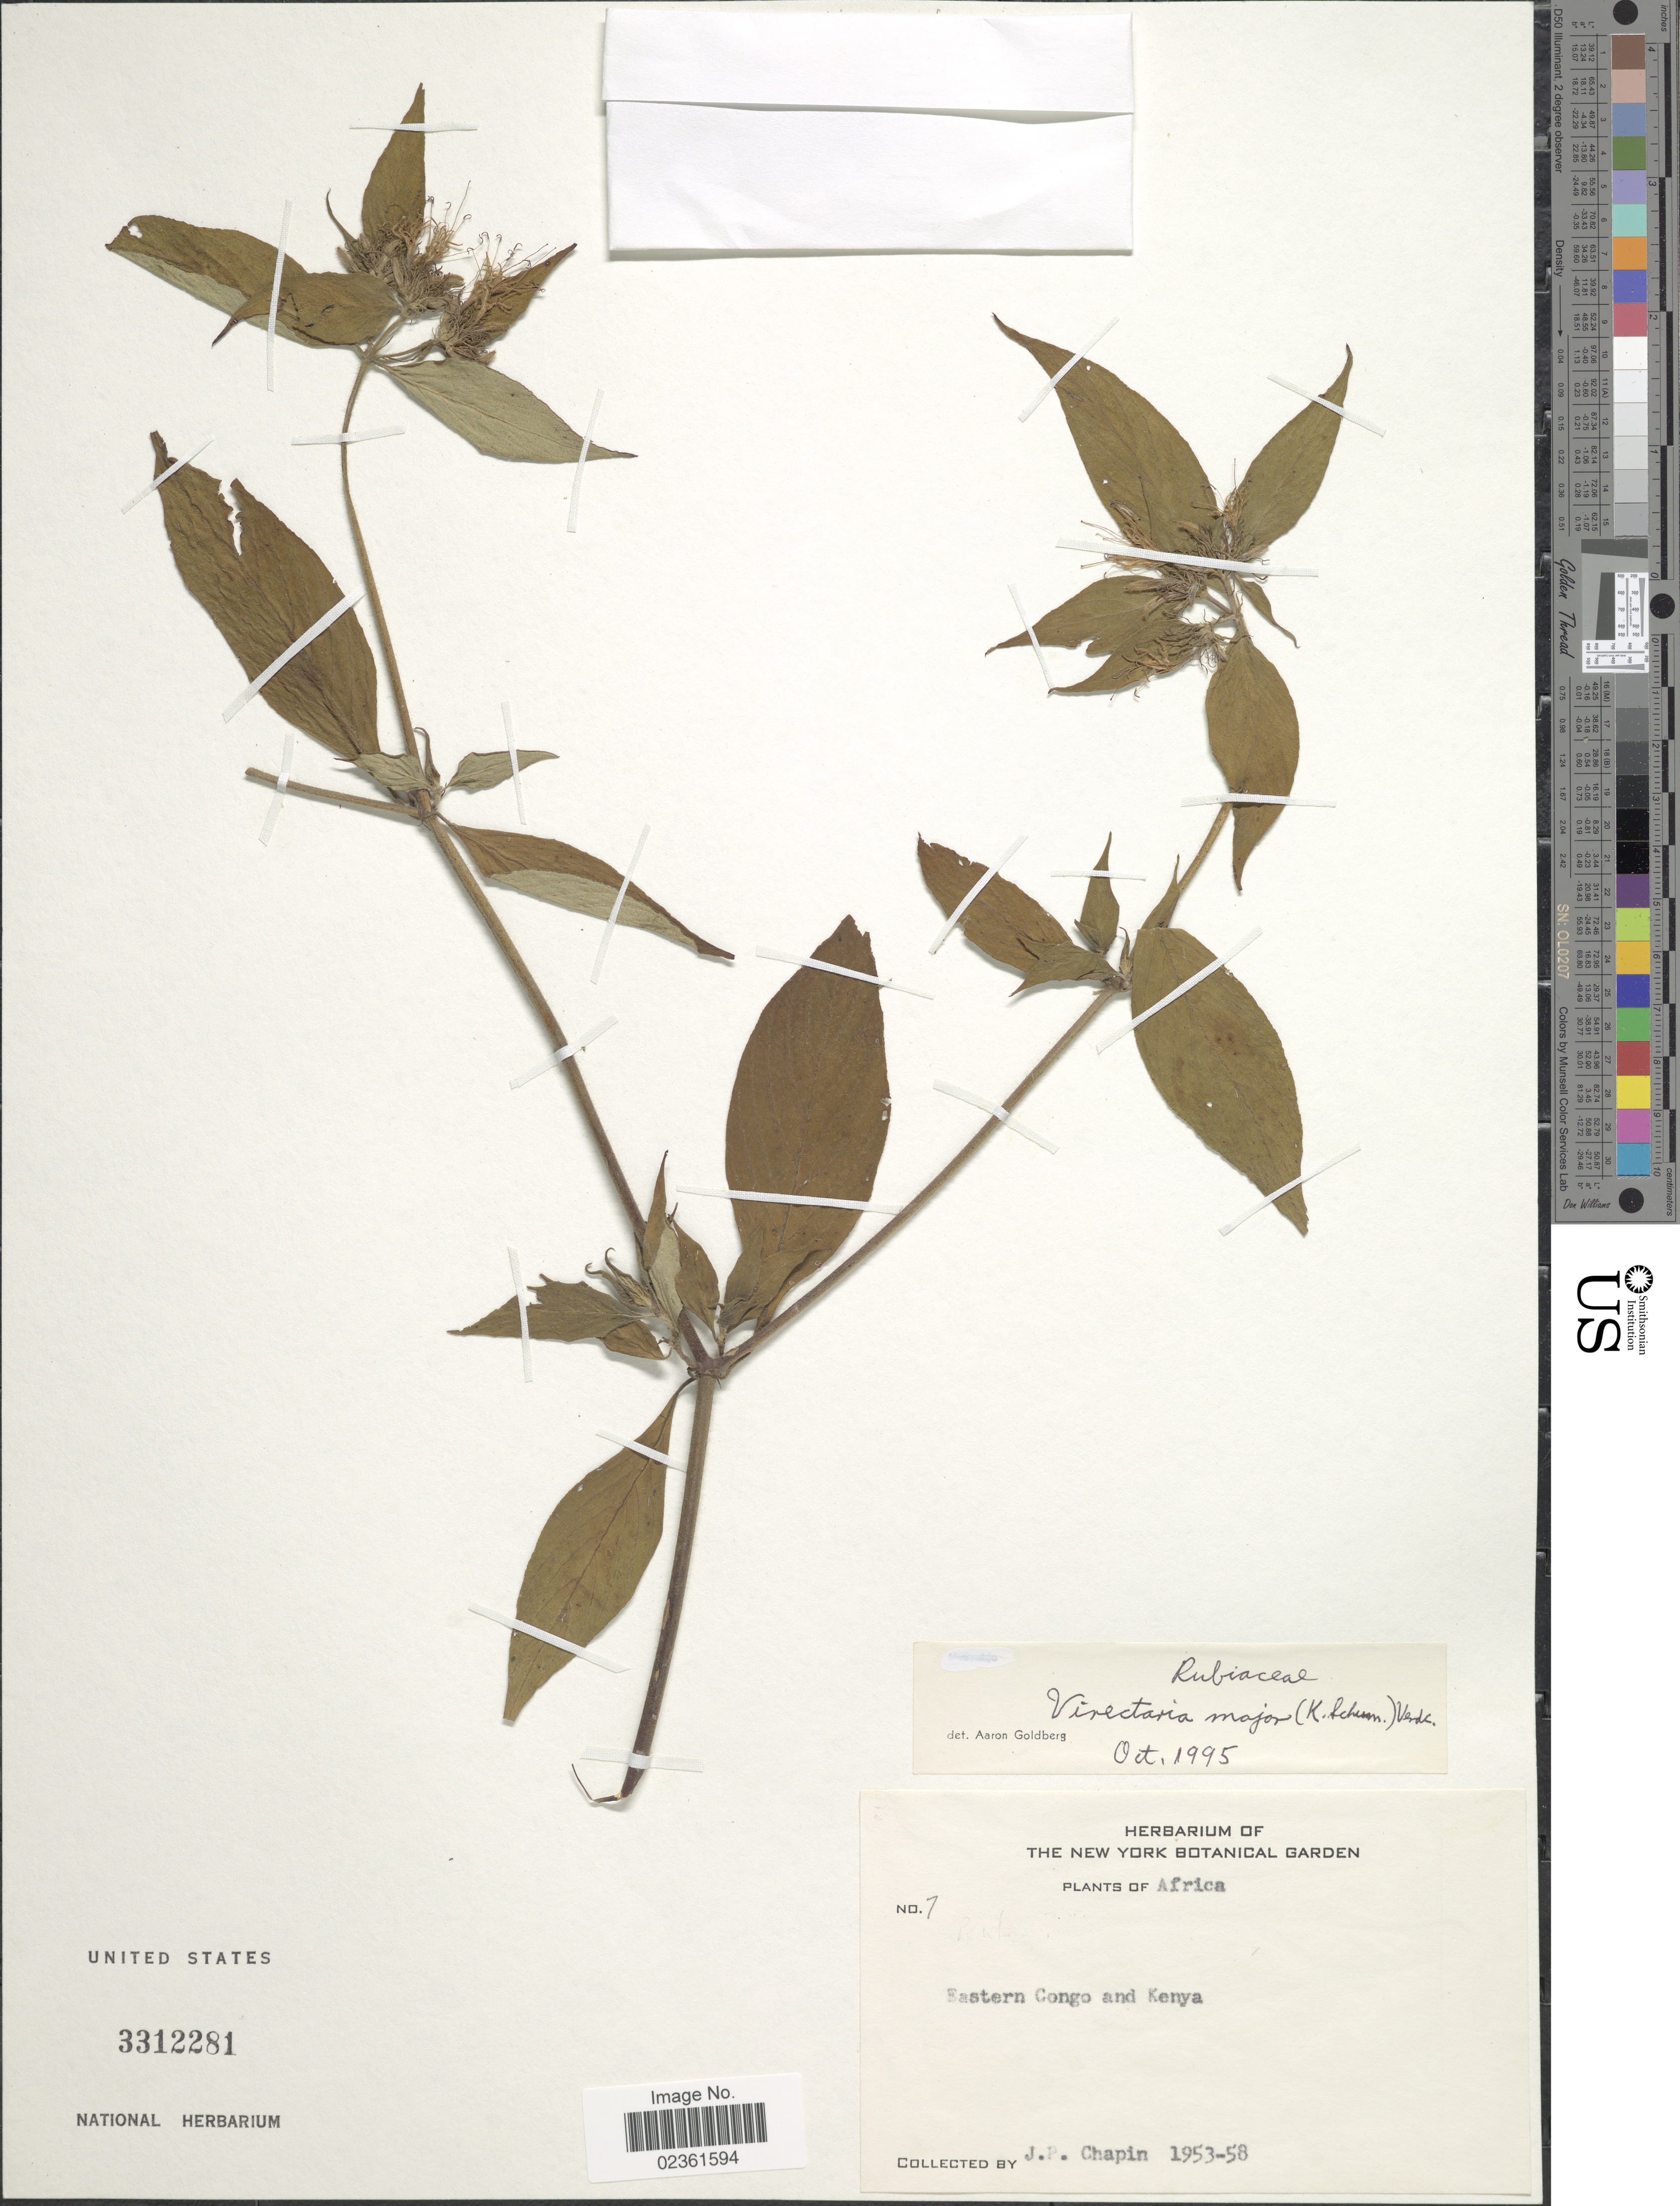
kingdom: Plantae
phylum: Tracheophyta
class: Magnoliopsida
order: Gentianales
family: Rubiaceae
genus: Virectaria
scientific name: Virectaria major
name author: (K. Schum.) Verdc.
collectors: J. Chapin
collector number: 7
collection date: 1953/1958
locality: Africa, Eastern Congo and Kenya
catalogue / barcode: US 3312281